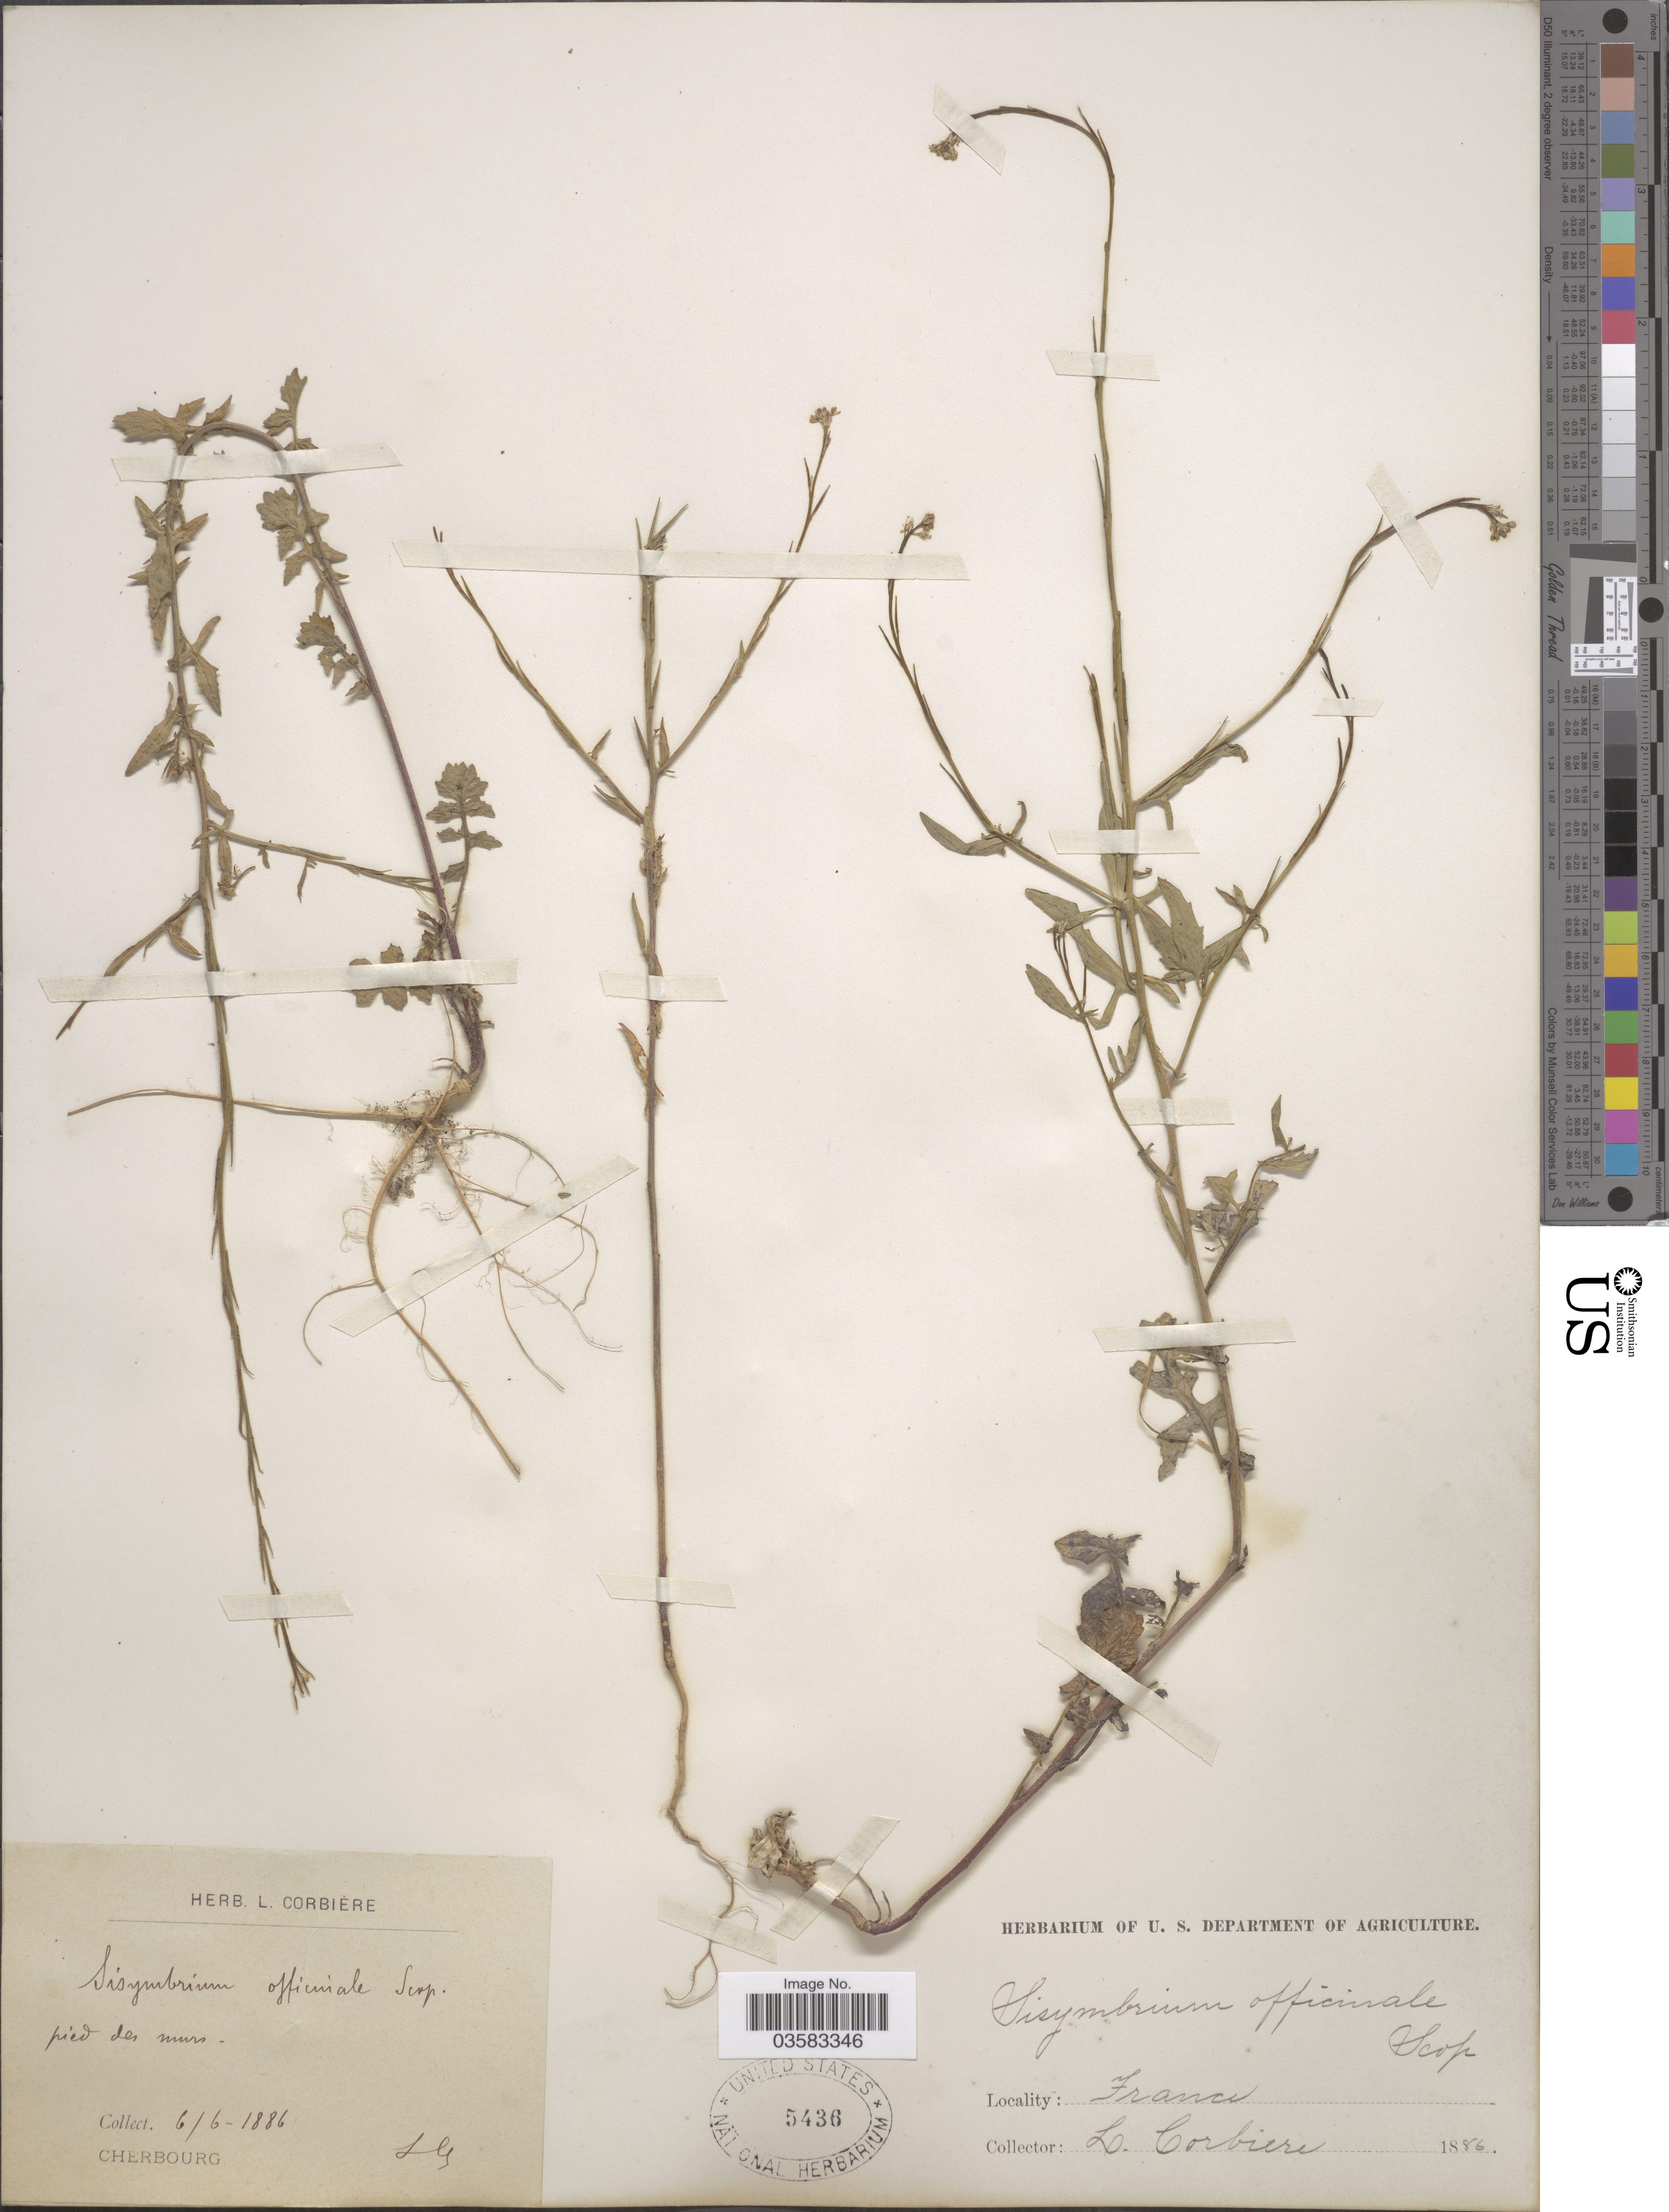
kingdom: Plantae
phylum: Tracheophyta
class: Magnoliopsida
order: Brassicales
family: Brassicaceae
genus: Sisymbrium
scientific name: Sisymbrium officinale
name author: (L.) Scop.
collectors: L. Corbière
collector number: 19*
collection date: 1886-06-06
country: France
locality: Cherbourg.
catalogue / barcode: US 5436